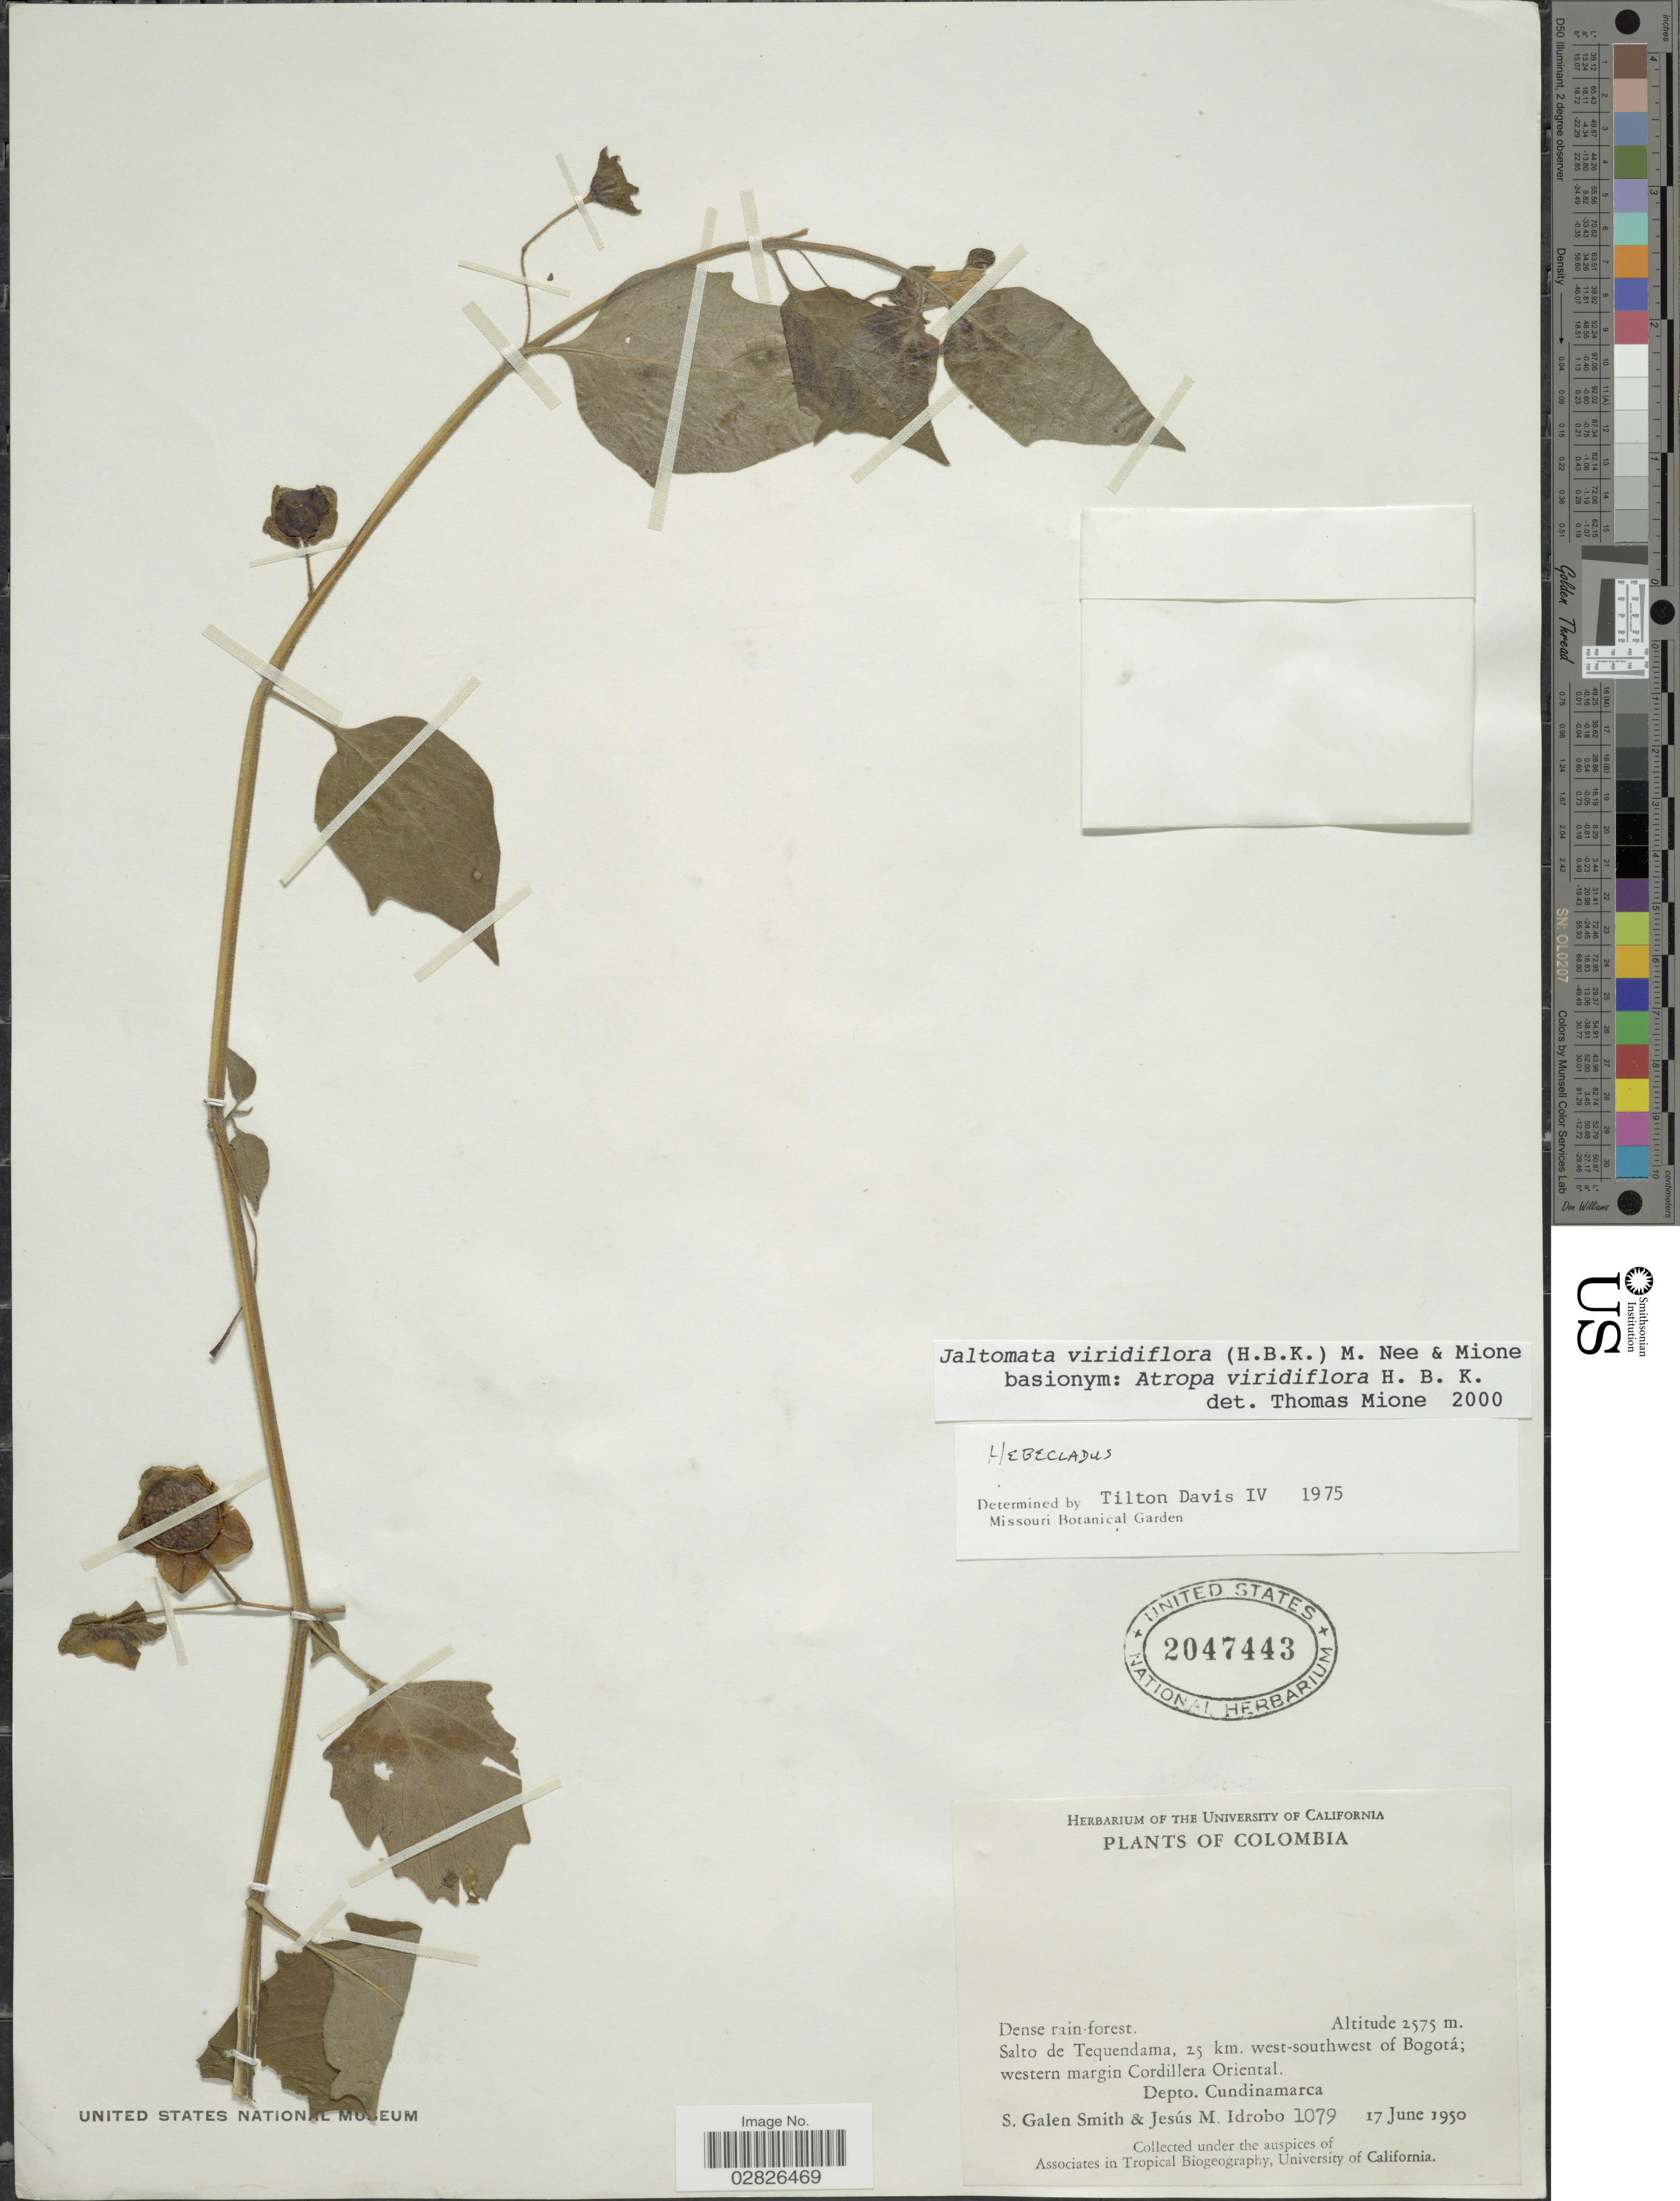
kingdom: Plantae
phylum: Tracheophyta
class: Magnoliopsida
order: Solanales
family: Solanaceae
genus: Jaltomata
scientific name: Jaltomata virdiflora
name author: (Kunth) M. Nee & Mione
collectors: S. G. Smith & J. M. Idrobo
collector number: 1079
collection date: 1950-06-17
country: Colombia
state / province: Cundinamarca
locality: Salto de Tequendama, 25 km. west-southwest of Bogotá, western margin Cordillera Oriental, Depto. Cundinamarca.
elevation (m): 2575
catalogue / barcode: US 2047443